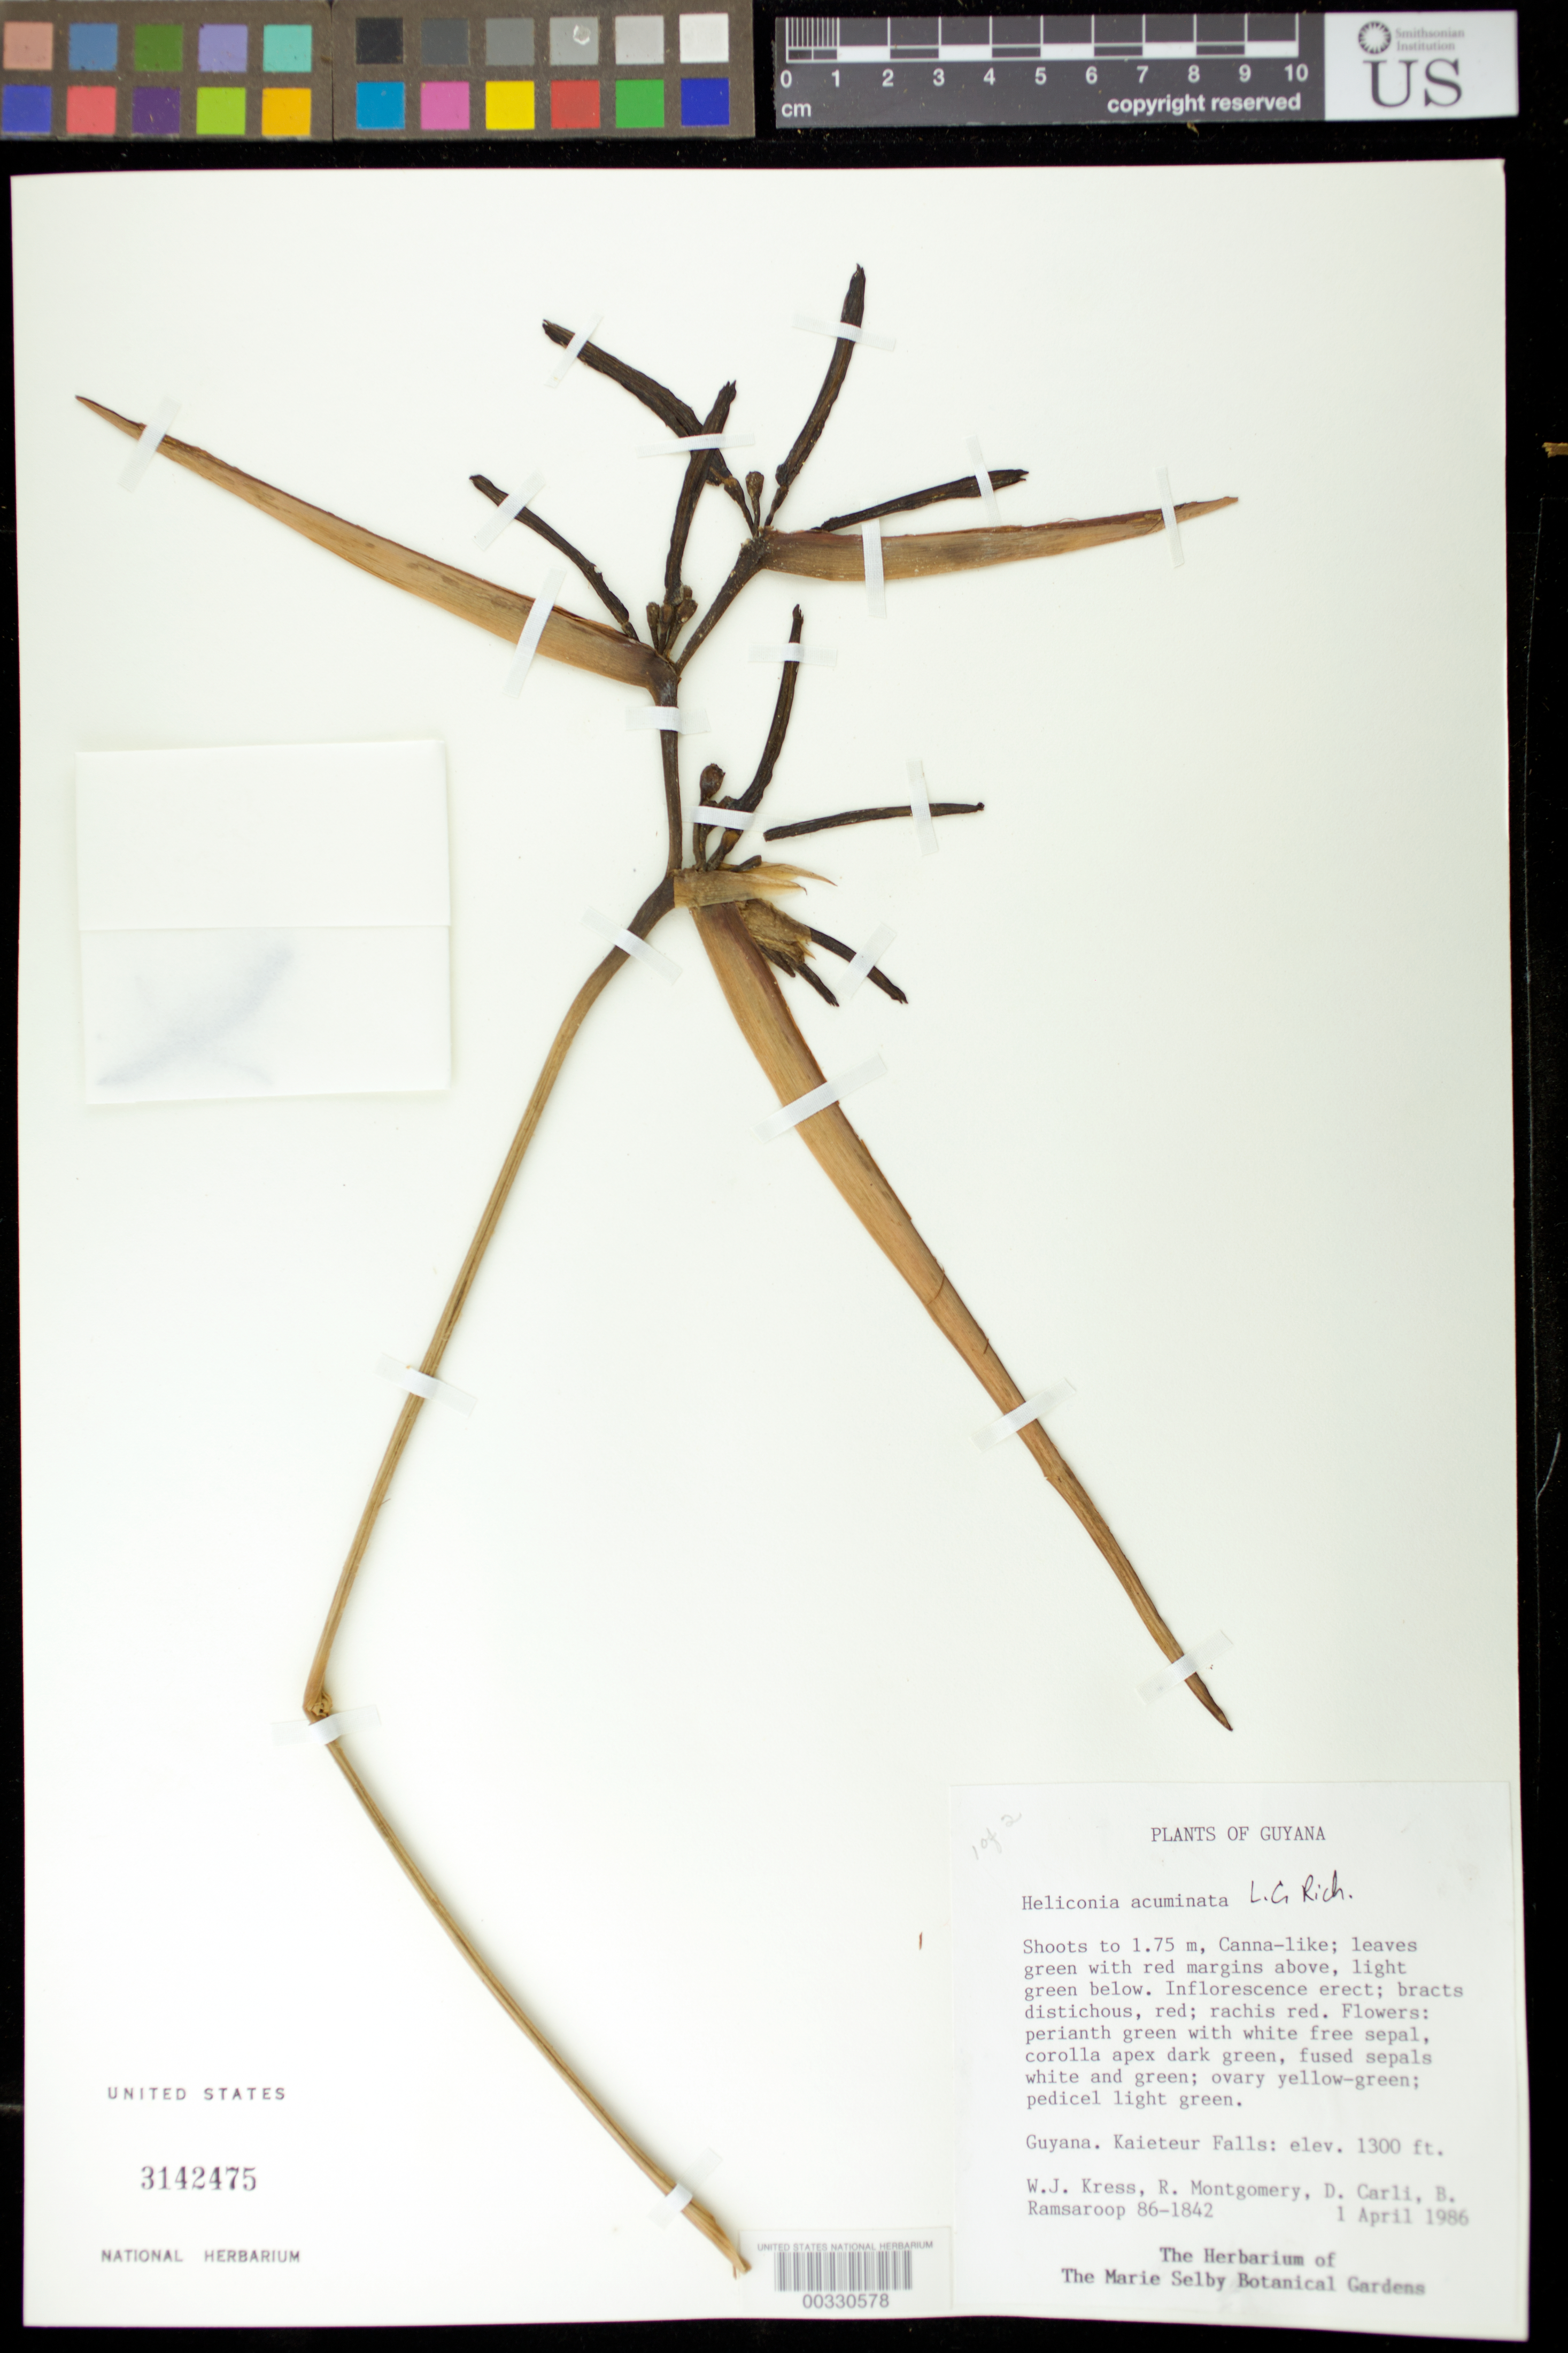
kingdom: Plantae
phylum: Tracheophyta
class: Liliopsida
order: Zingiberales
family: Heliconiaceae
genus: Heliconia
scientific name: Heliconia acuminata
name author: A. Rich.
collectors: W. J. Kress, R. Montgomery, D. Carli & B. Ramsaroop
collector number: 86-1842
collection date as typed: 01 Apr 1986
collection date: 1986-04-01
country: Guyana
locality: Kaieteur falls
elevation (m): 396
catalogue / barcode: US 3142475